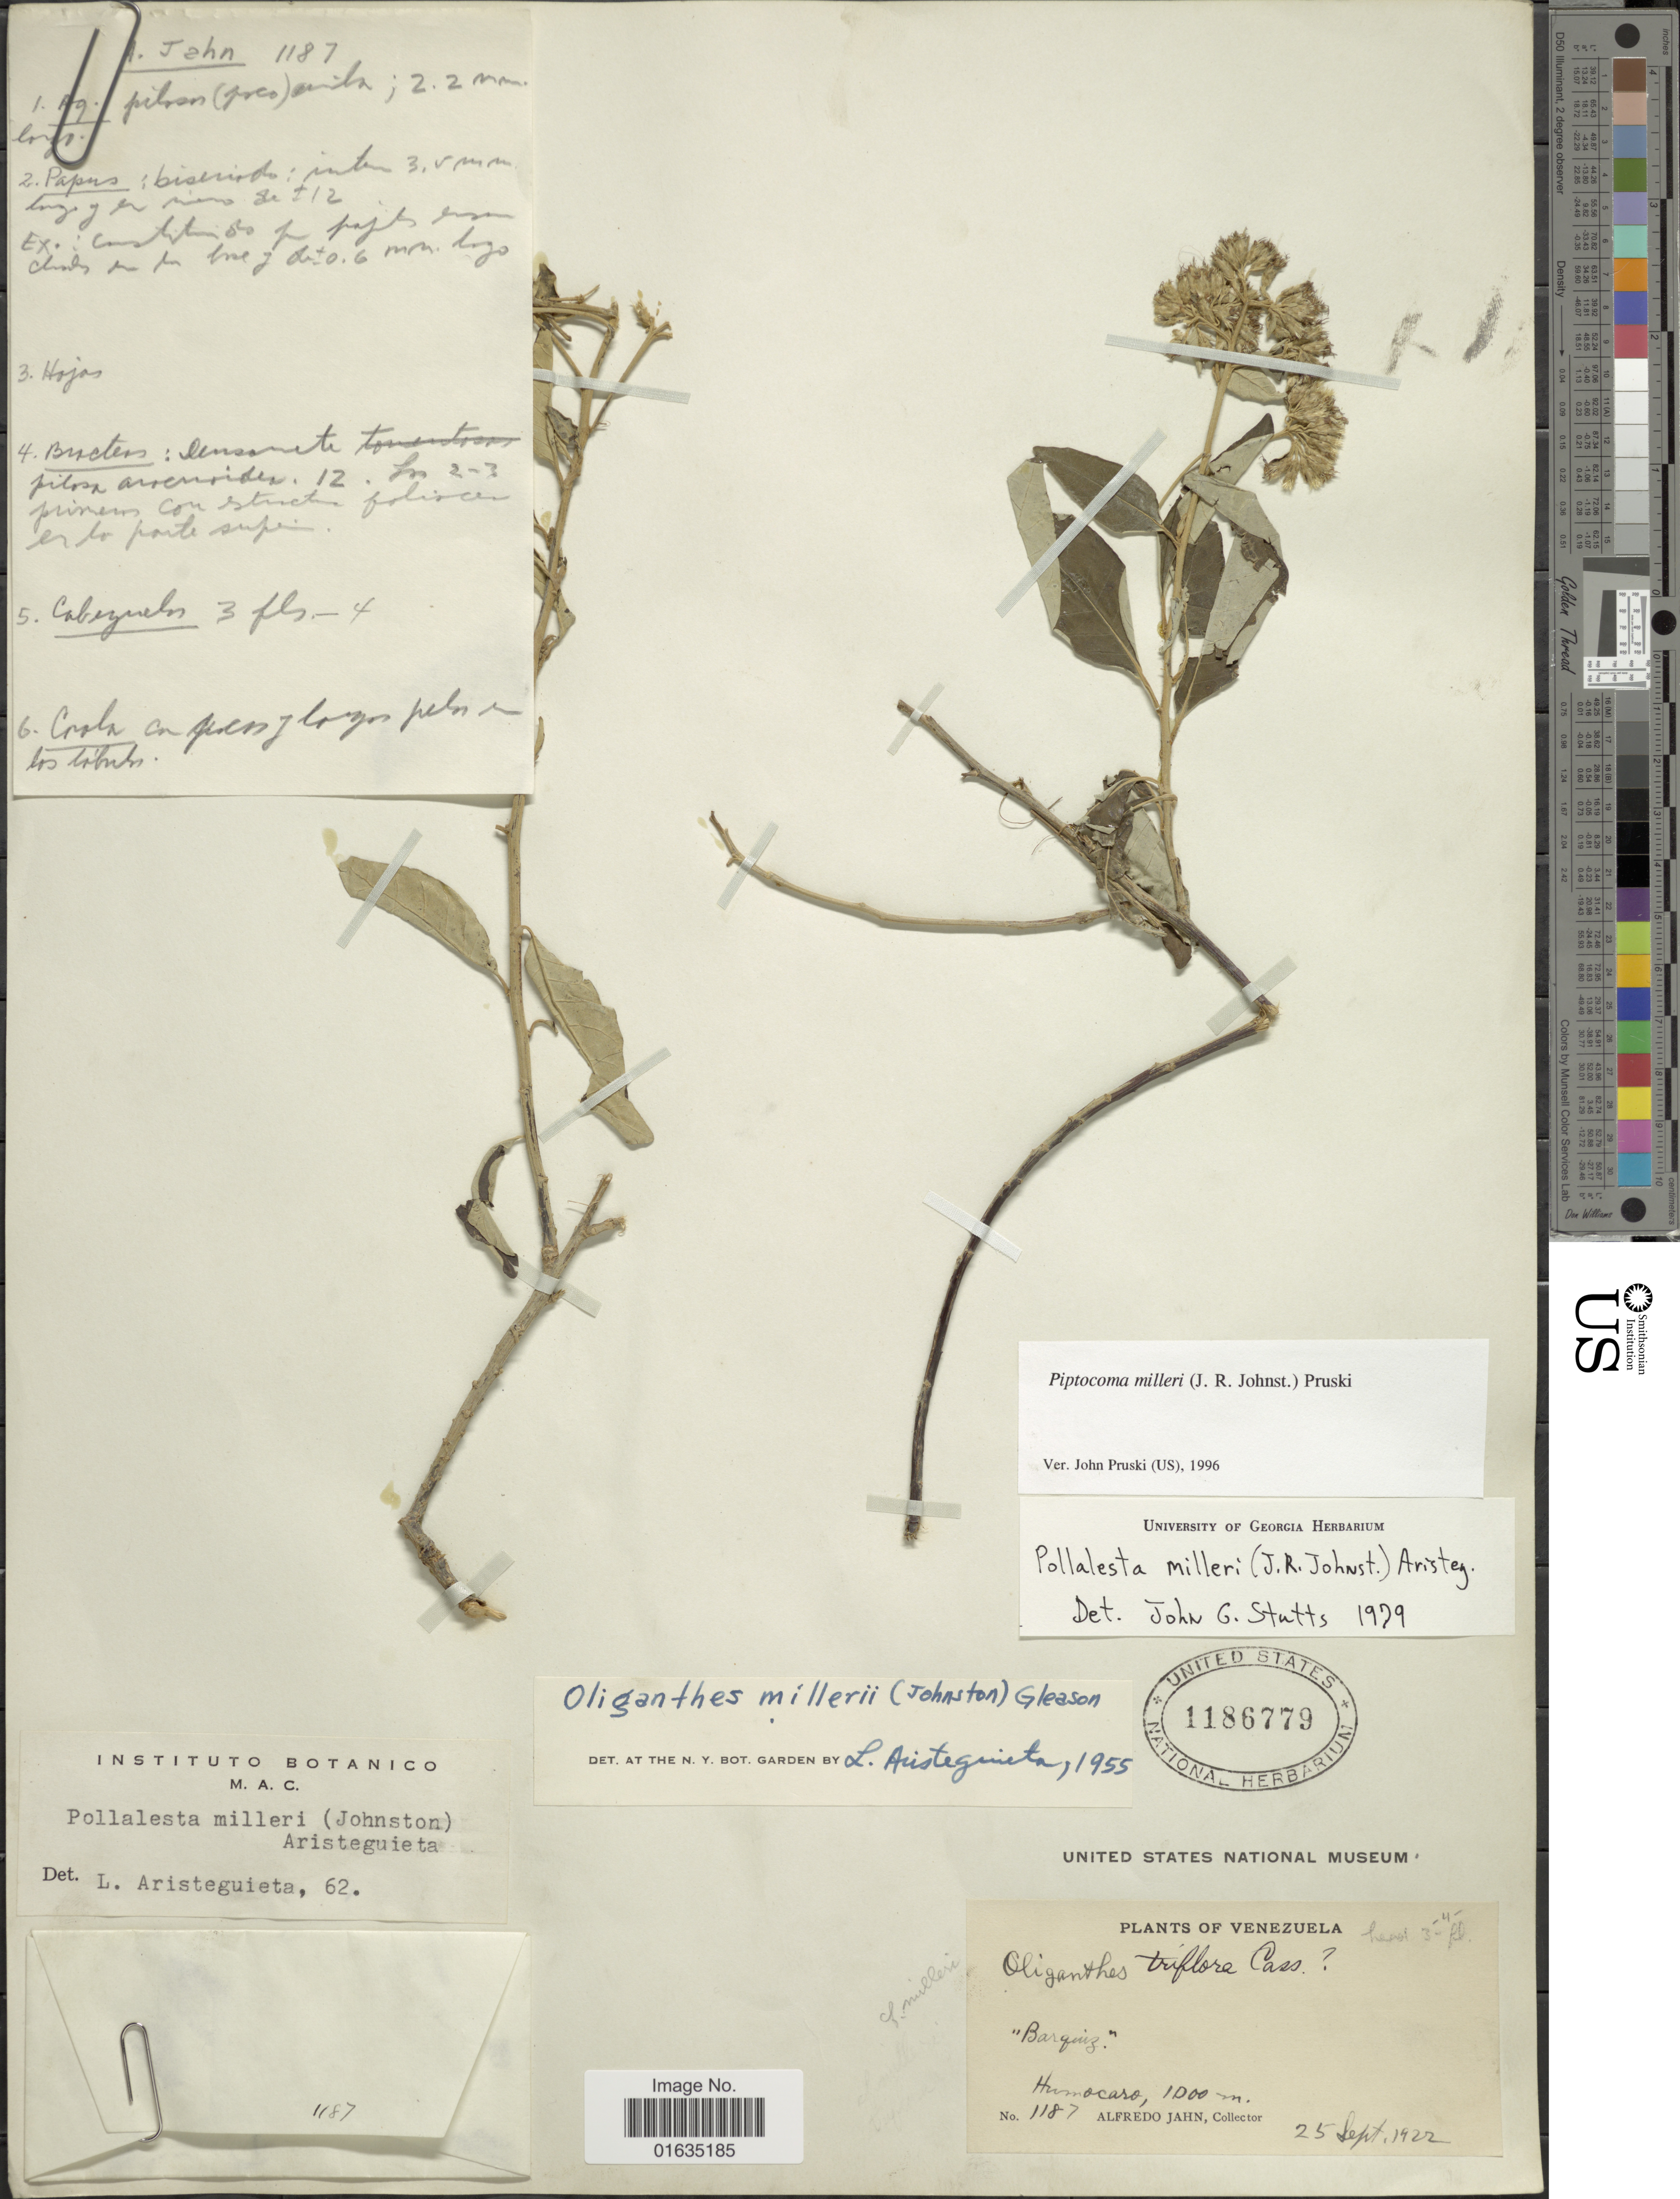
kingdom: Plantae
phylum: Tracheophyta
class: Magnoliopsida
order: Asterales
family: Asteraceae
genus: Piptocoma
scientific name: Piptocoma milleri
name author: (J.R. Johnst.) Pruski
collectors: A. Jahn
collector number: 1187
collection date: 1922-09-25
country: Venezuela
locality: Barquiz, Humocaro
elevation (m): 1000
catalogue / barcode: US 1186779